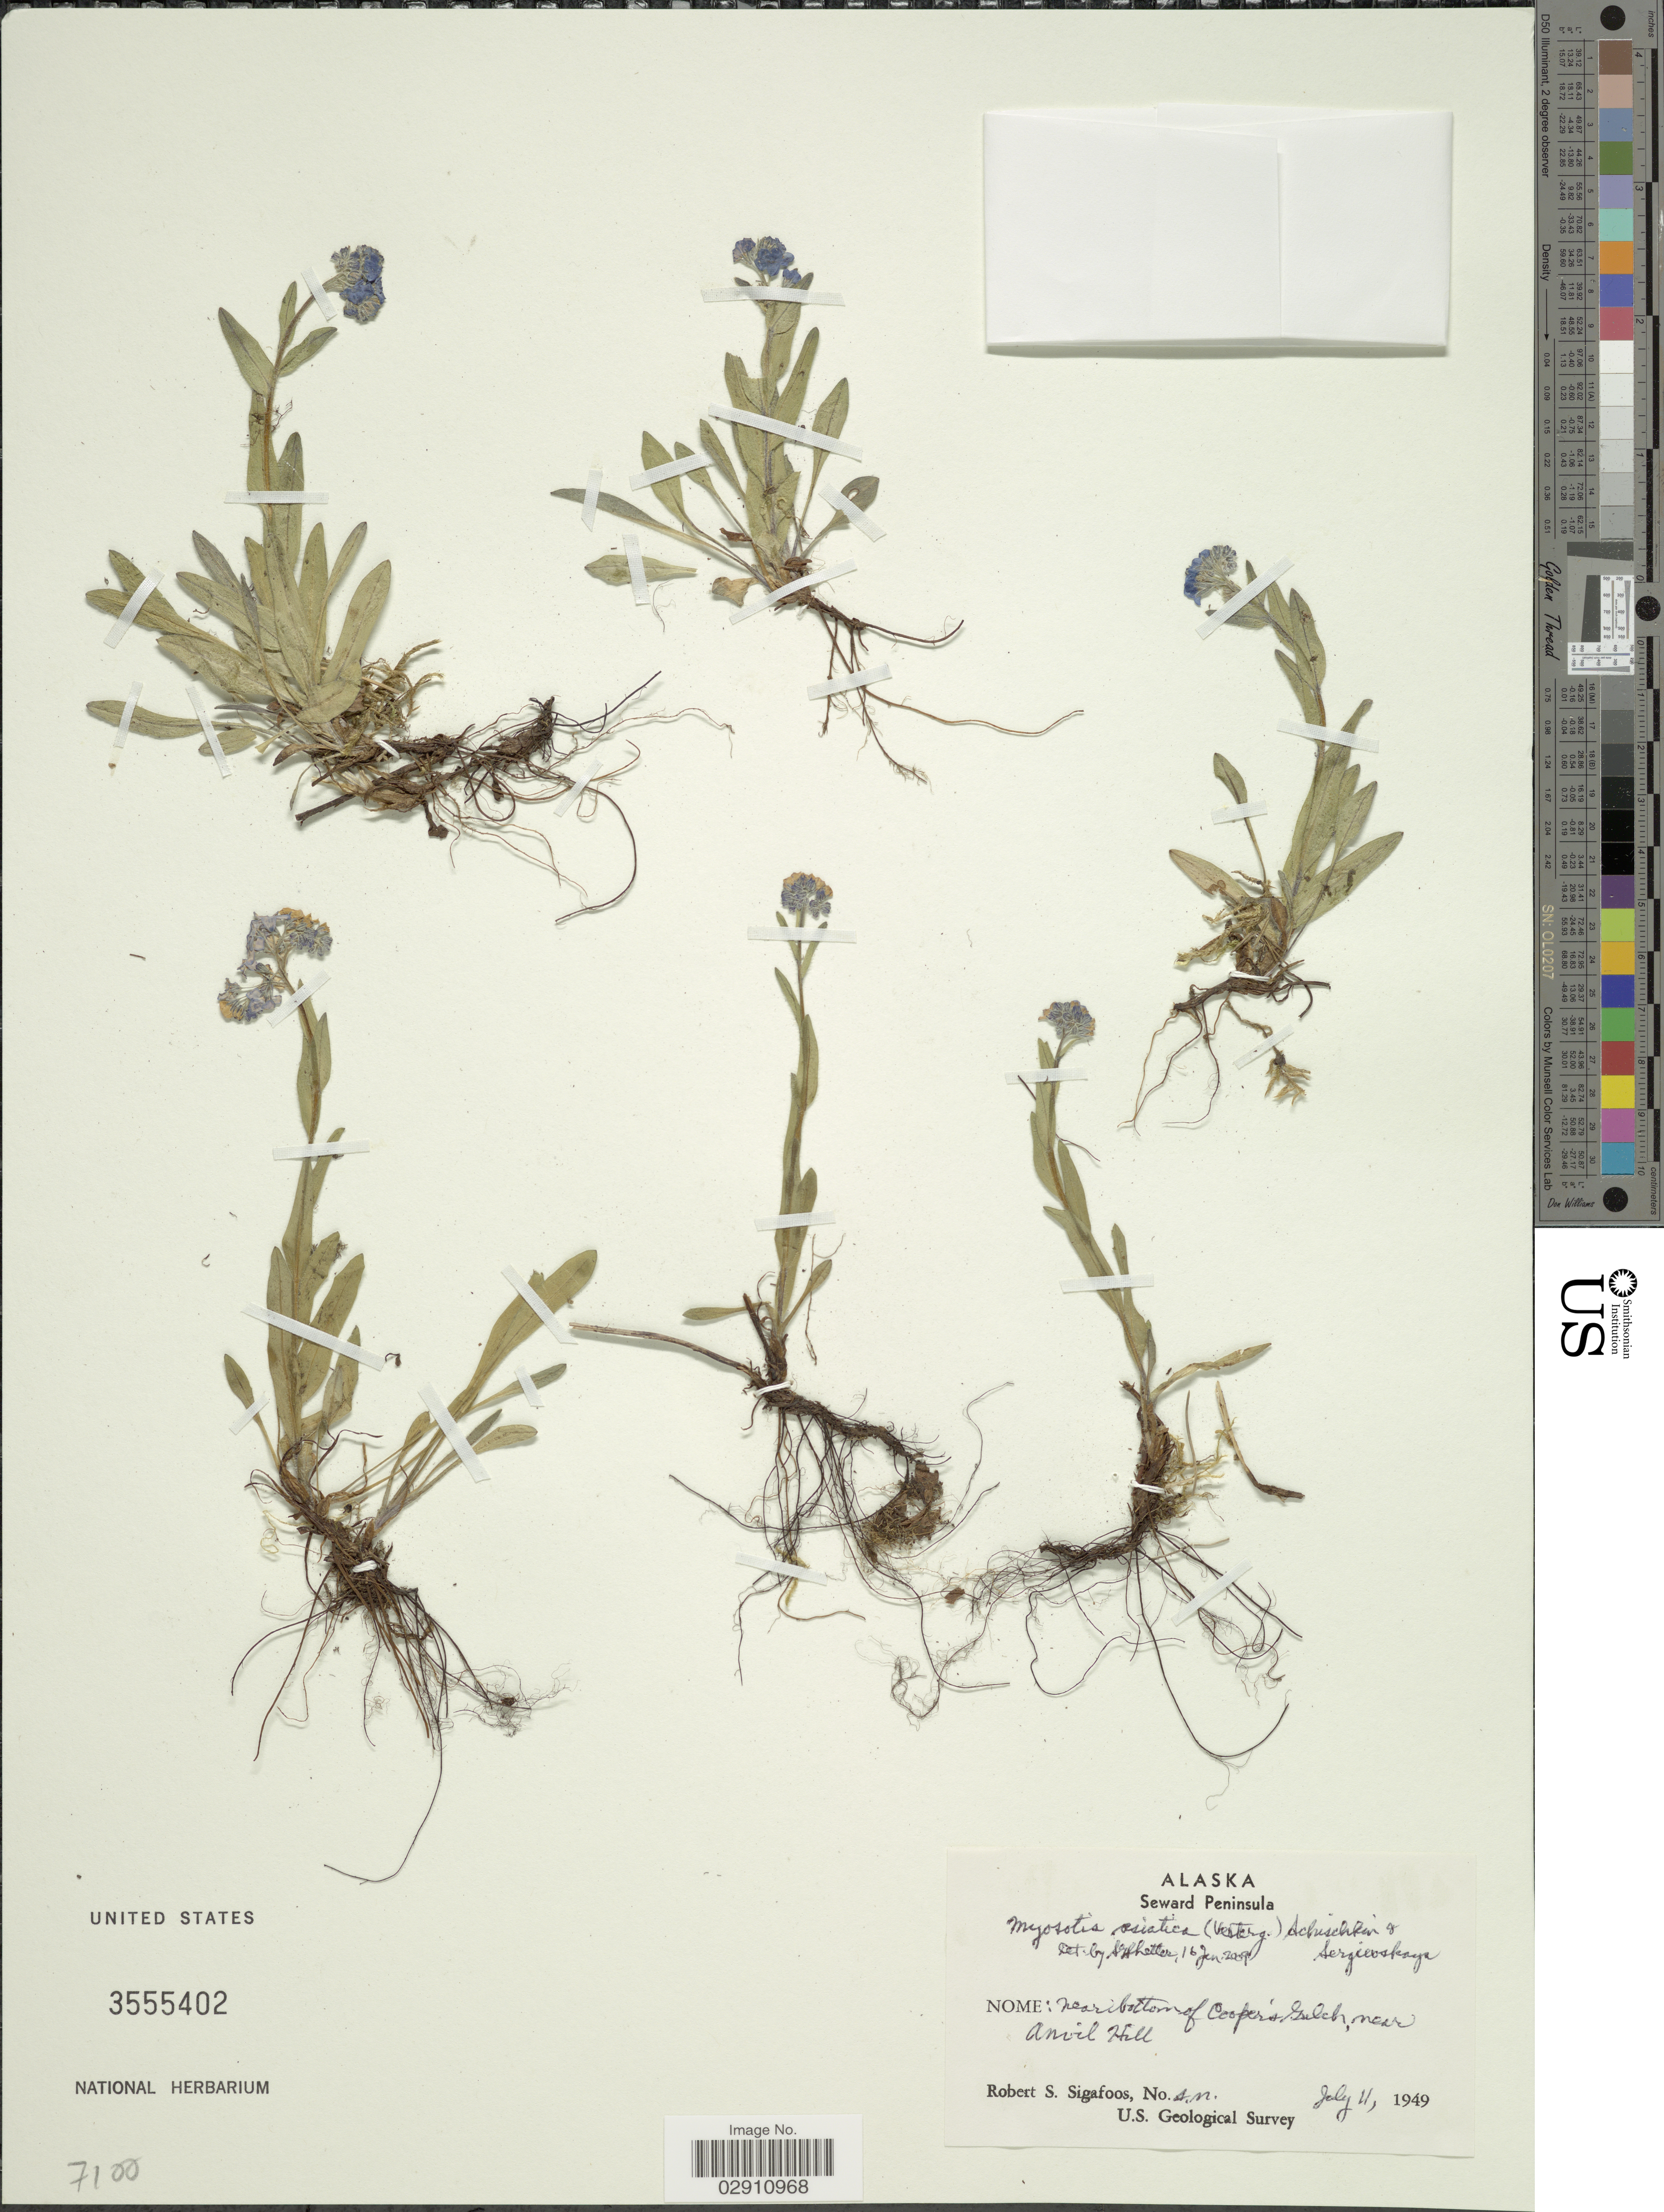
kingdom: Plantae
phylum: Tracheophyta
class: Magnoliopsida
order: Boraginales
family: Boraginaceae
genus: Myosotis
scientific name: Myosotis asiatica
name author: Schischk. & Serg.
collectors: R. Sigafoos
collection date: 1949-07-11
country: United States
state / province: Alaska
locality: Seward Peninsula. Nome: near bottom of Cooper's Gulch, near Anvil Hill.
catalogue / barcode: US 3555402